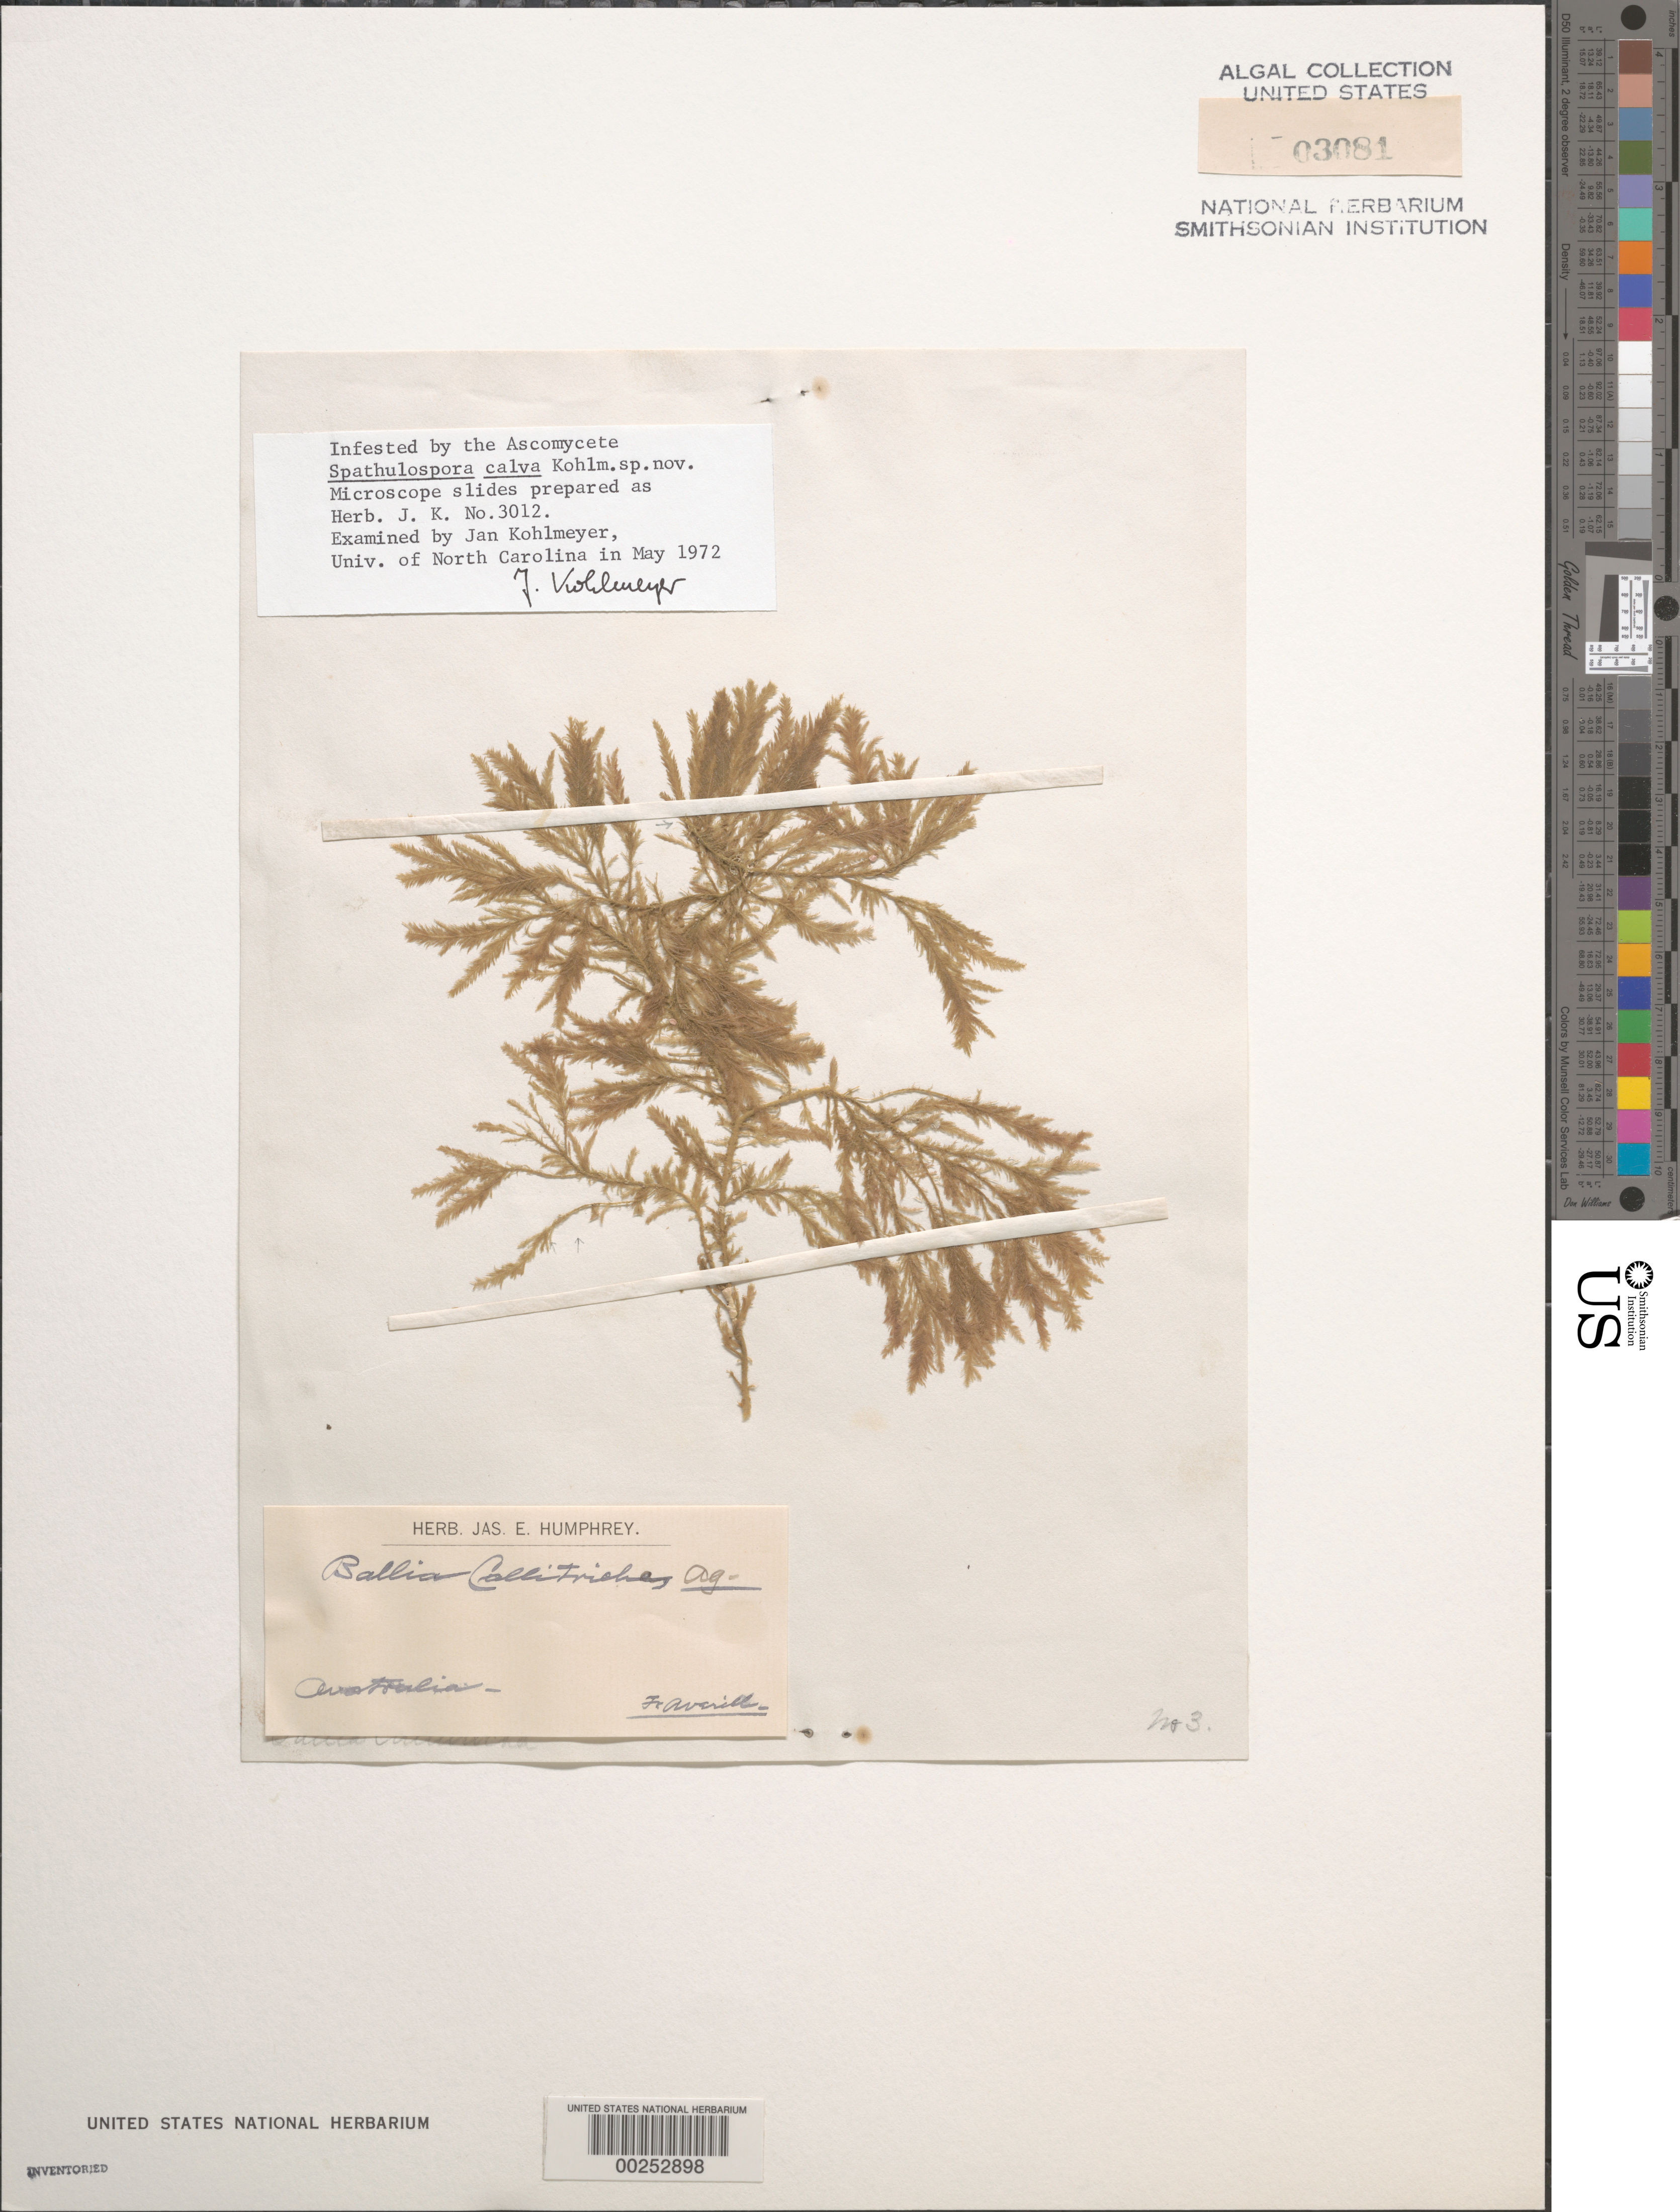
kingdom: Plantae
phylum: Rhodophyta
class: Florideophyceae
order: Balliales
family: Balliaceae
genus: Ballia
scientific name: Ballia callitricha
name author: (C. Agardh) Kützing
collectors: H. Averill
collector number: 3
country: Australia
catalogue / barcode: US 3081